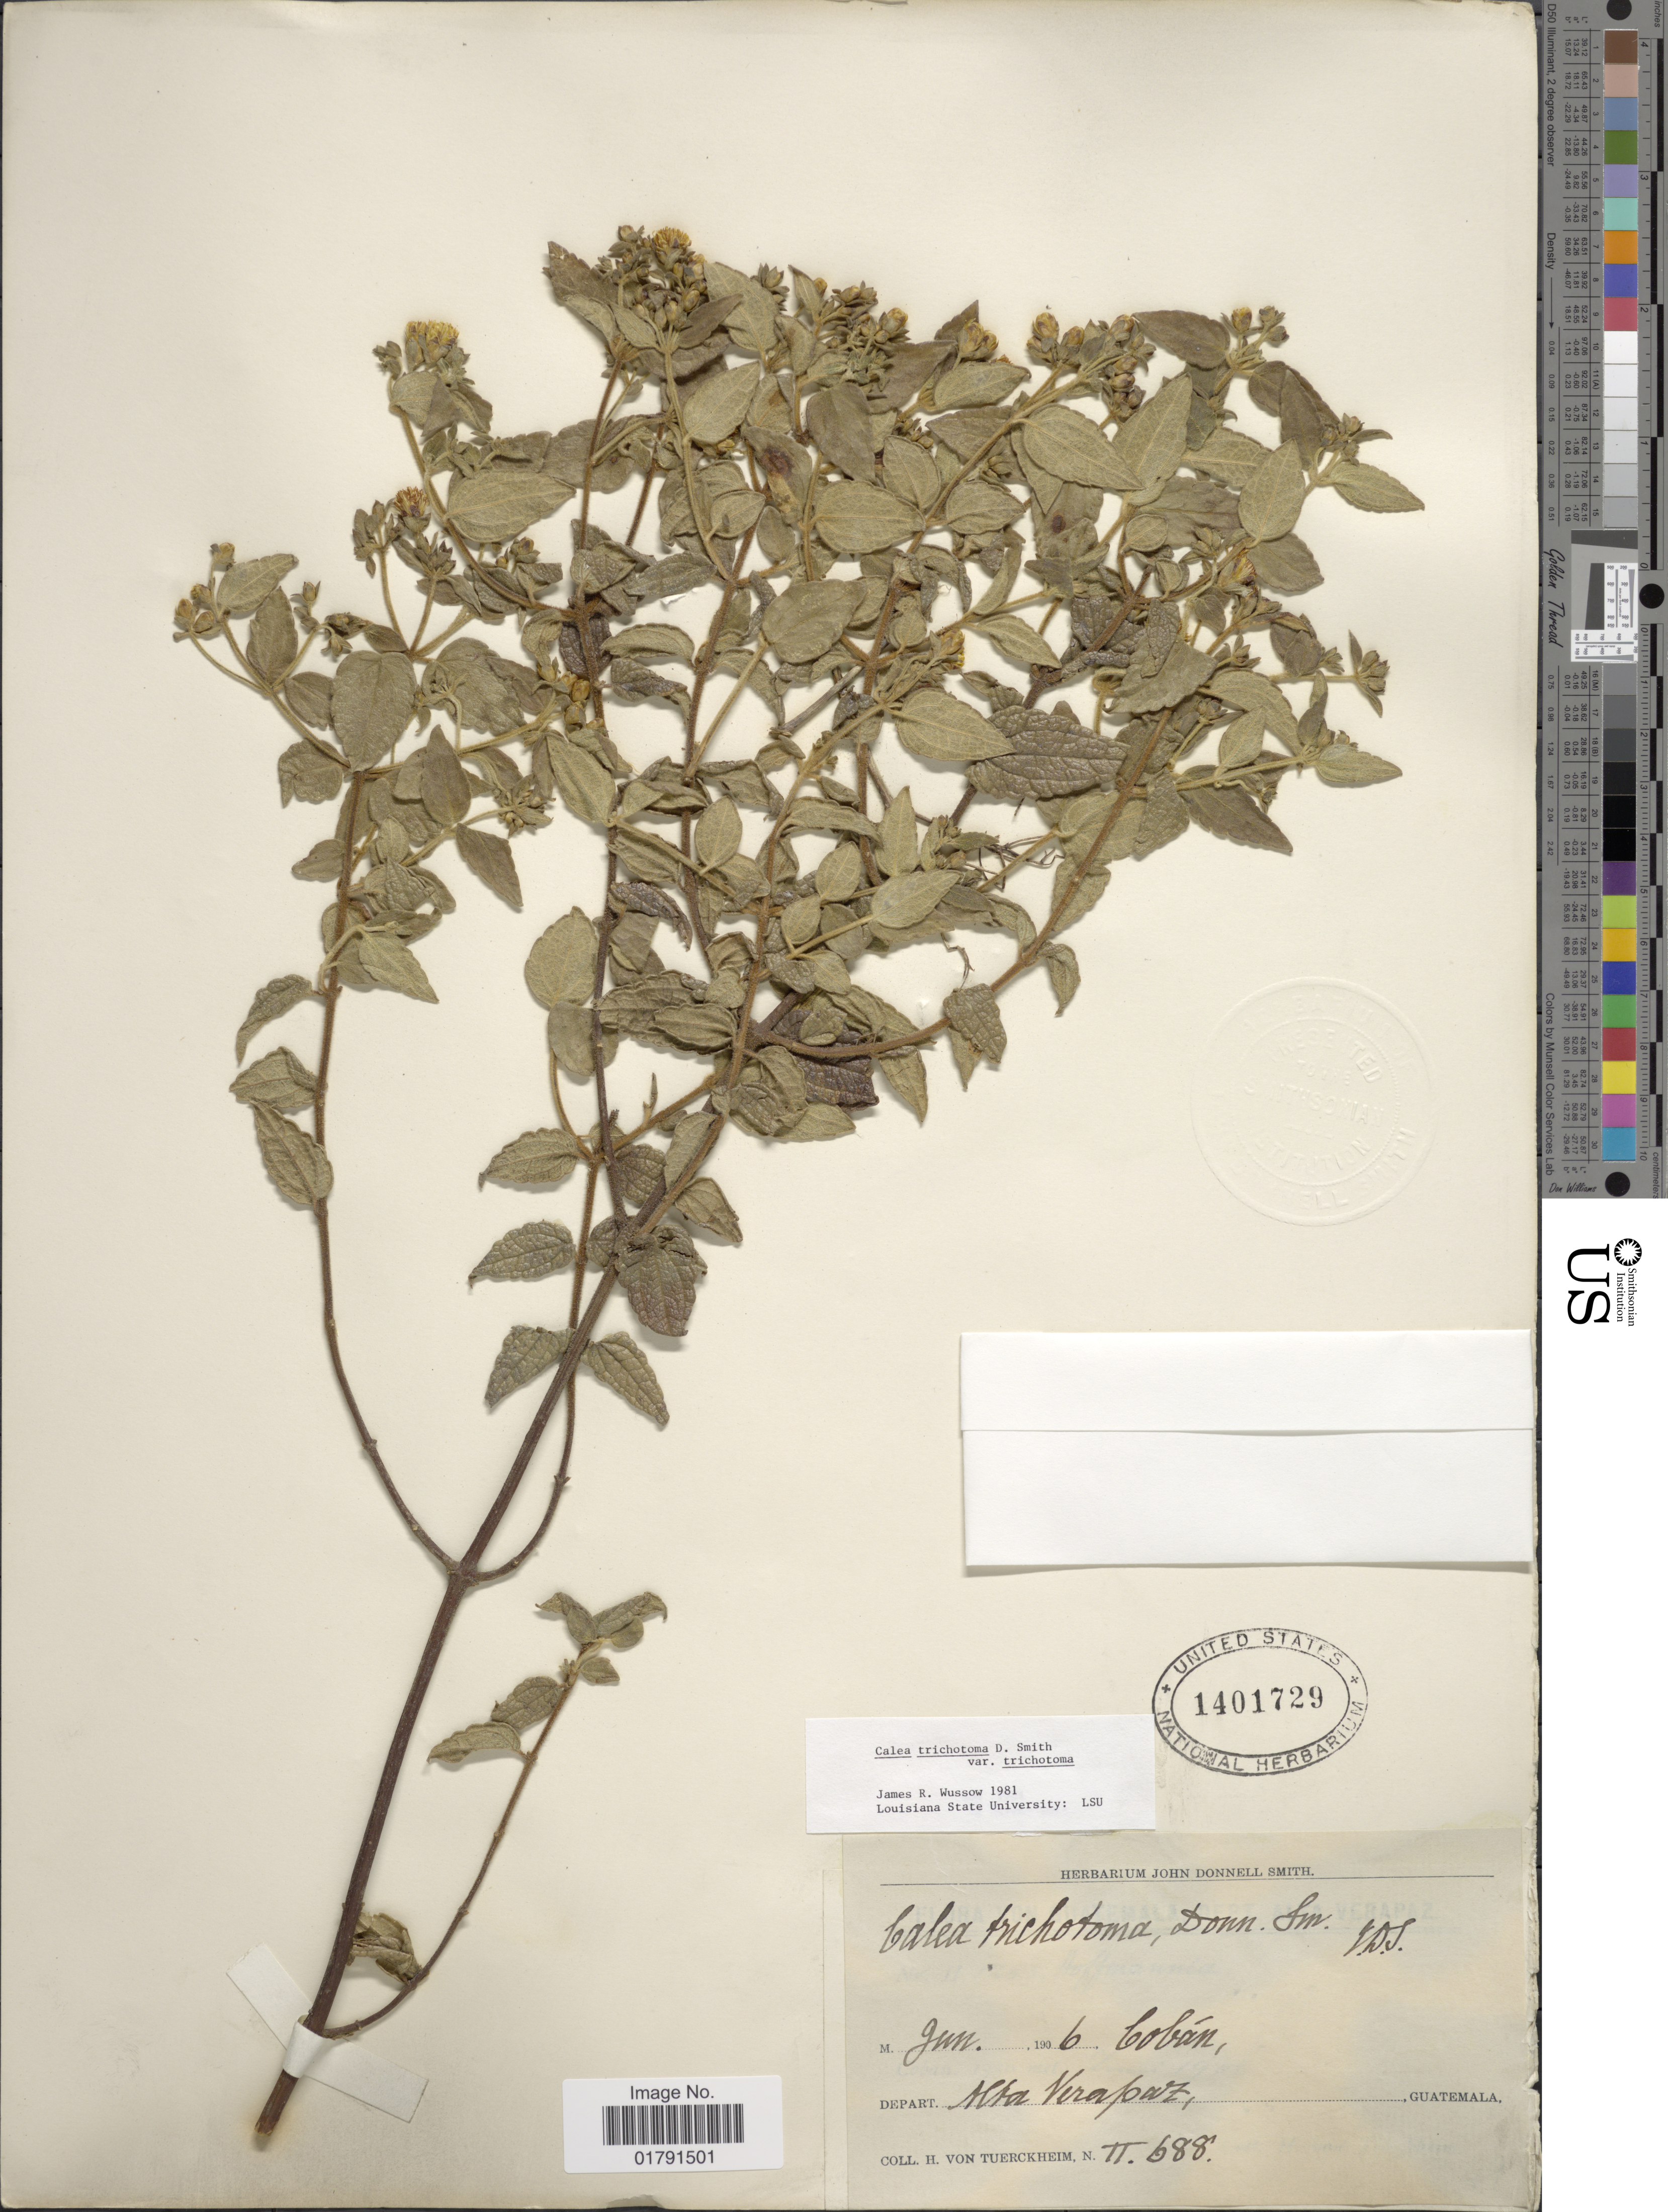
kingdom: Plantae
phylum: Tracheophyta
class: Magnoliopsida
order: Asterales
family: Asteraceae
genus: Calea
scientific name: Calea trichotoma var. trichotoma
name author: Donn. Sm.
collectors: H. von Türckheim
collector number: II688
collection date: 1906-06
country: Guatemala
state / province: Alta Verapaz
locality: Coban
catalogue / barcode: US 1401729